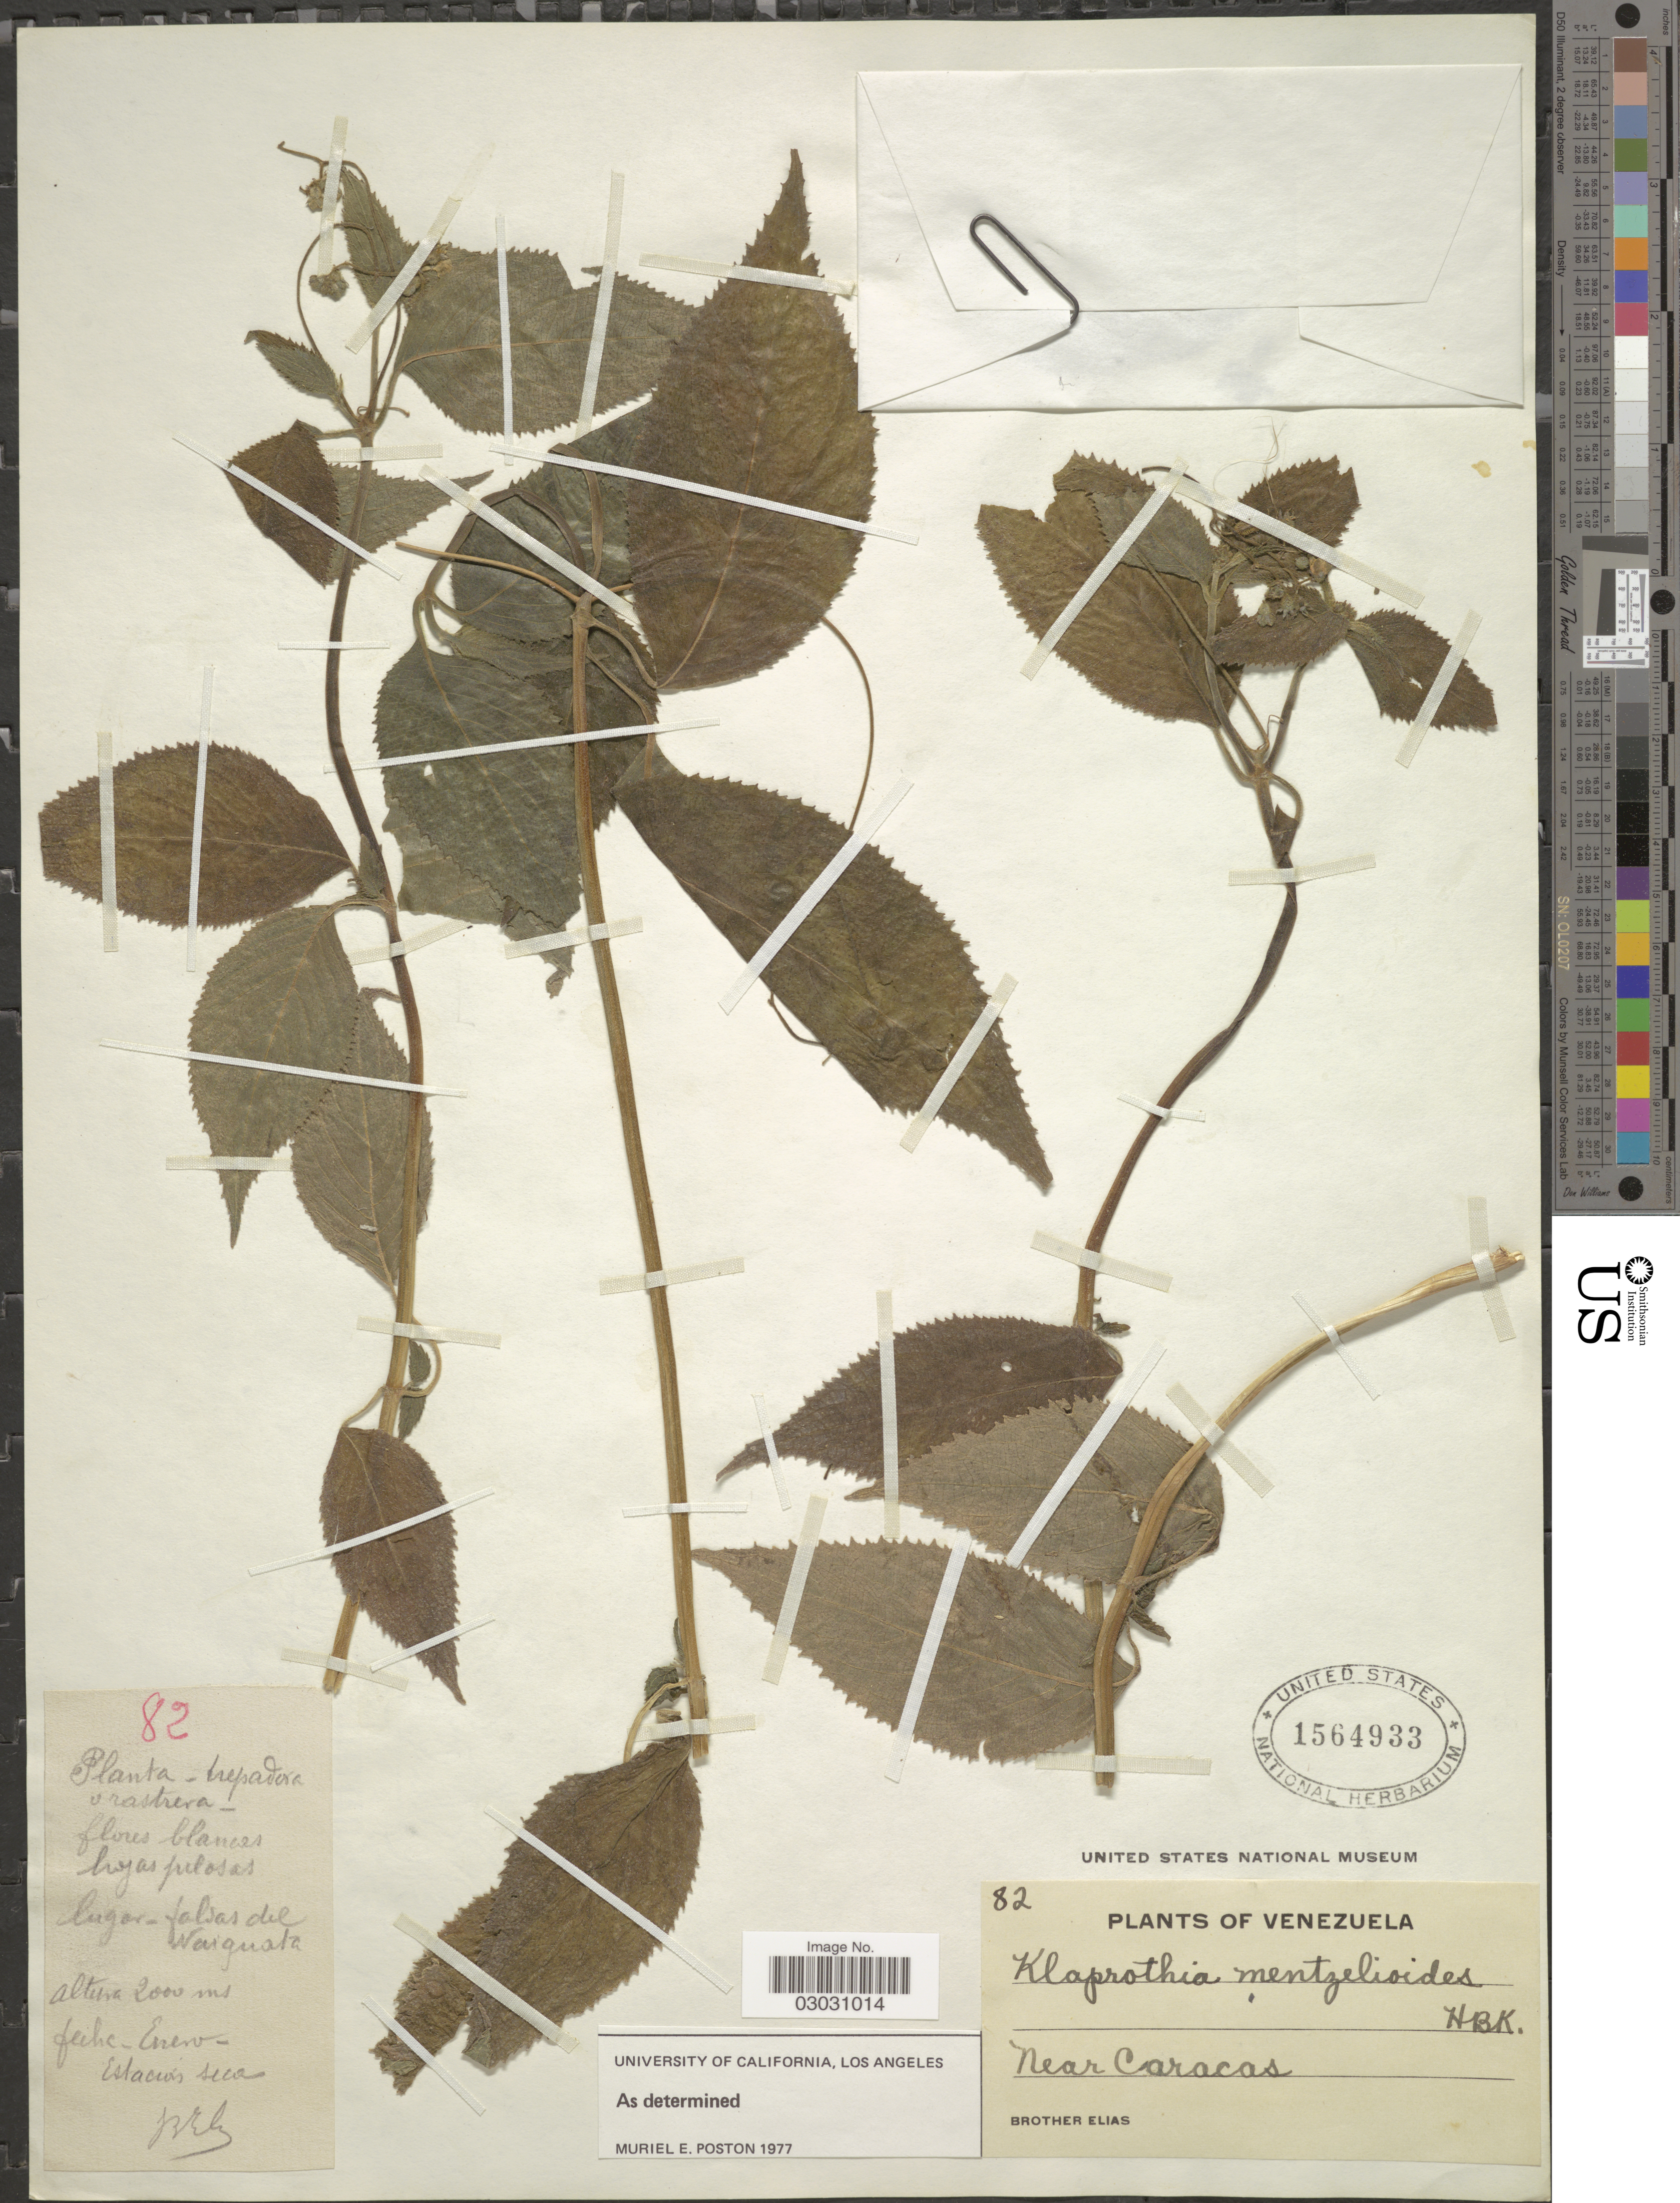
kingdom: Plantae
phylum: Tracheophyta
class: Magnoliopsida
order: Cornales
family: Loasaceae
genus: Klaprothia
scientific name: Klaprothia mentzelioides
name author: Kunth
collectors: Bro. Elias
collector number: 82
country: Venezuela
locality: Near Caracas.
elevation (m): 2000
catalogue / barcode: US 1564933